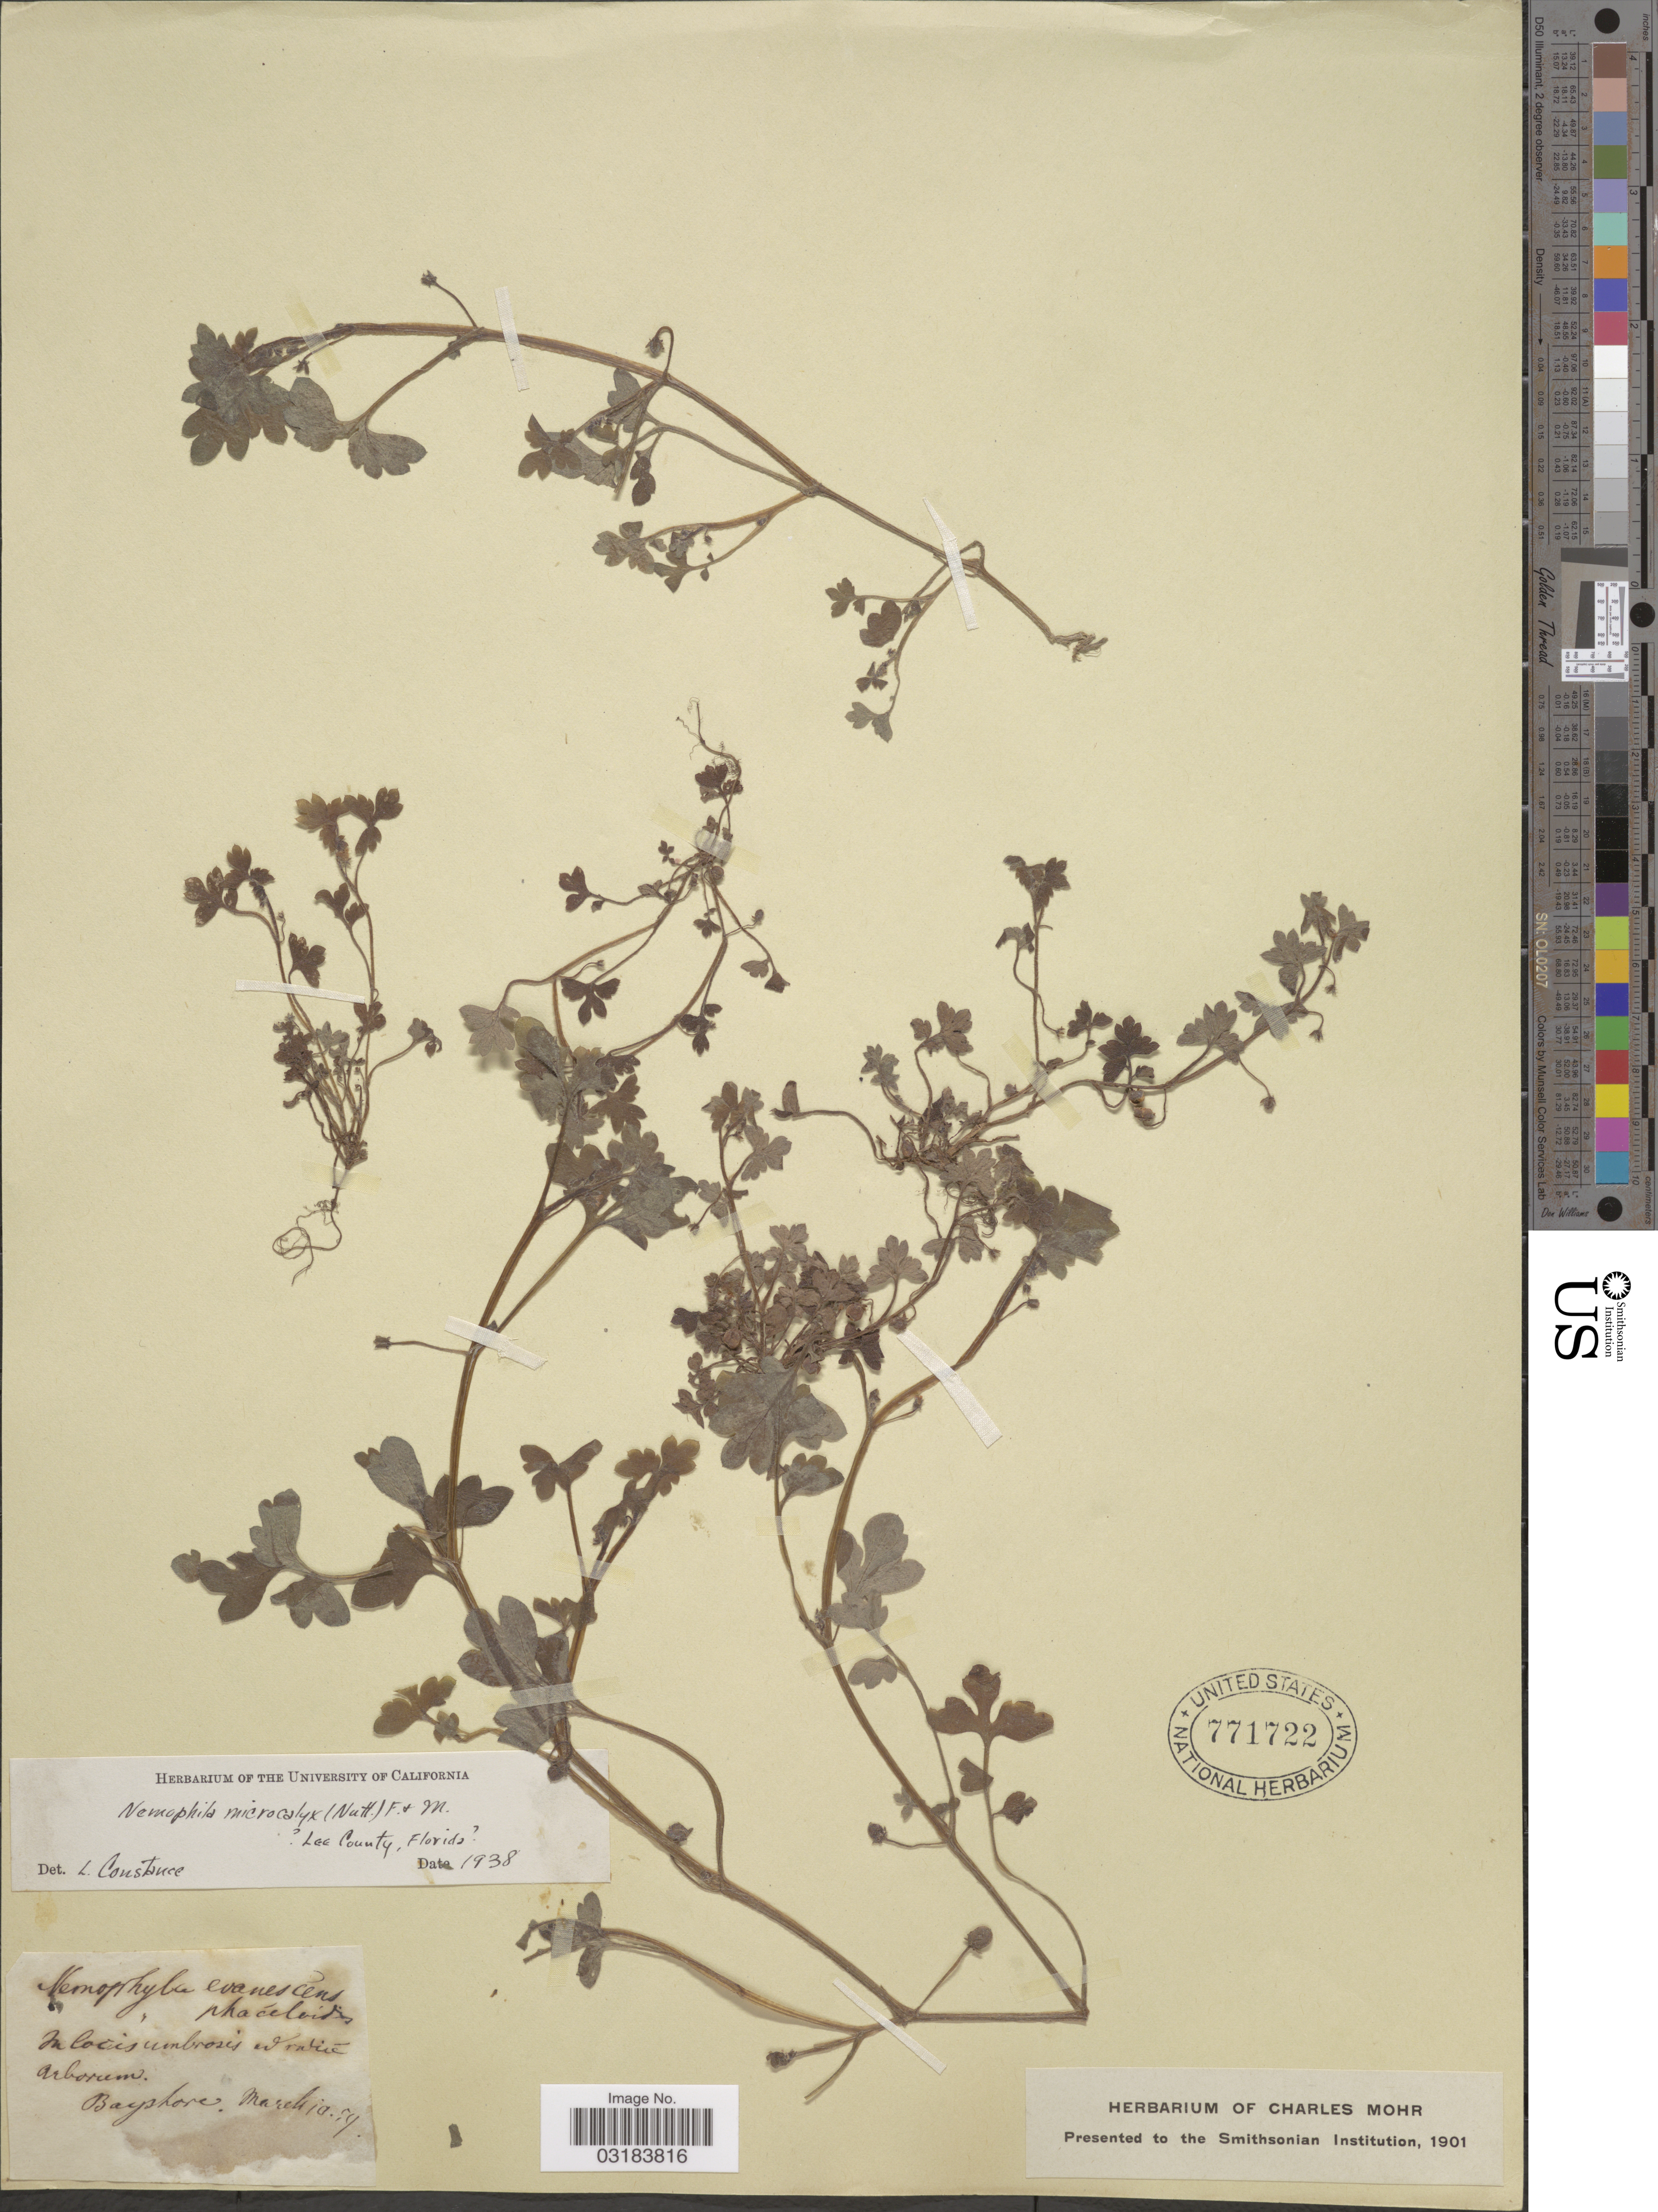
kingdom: Plantae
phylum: Tracheophyta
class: Magnoliopsida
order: Boraginales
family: Hydrophyllaceae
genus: Nemophila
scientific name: Nemophila microcalyx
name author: (Nutt.) Fisch. & C.A. Mey.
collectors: ex herb. Charles Mohr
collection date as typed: Transcribed d/m/y: 10/3/59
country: United States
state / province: Florida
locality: In locis umbrosis ad radice arborum. Bayshore.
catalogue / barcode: US 771722